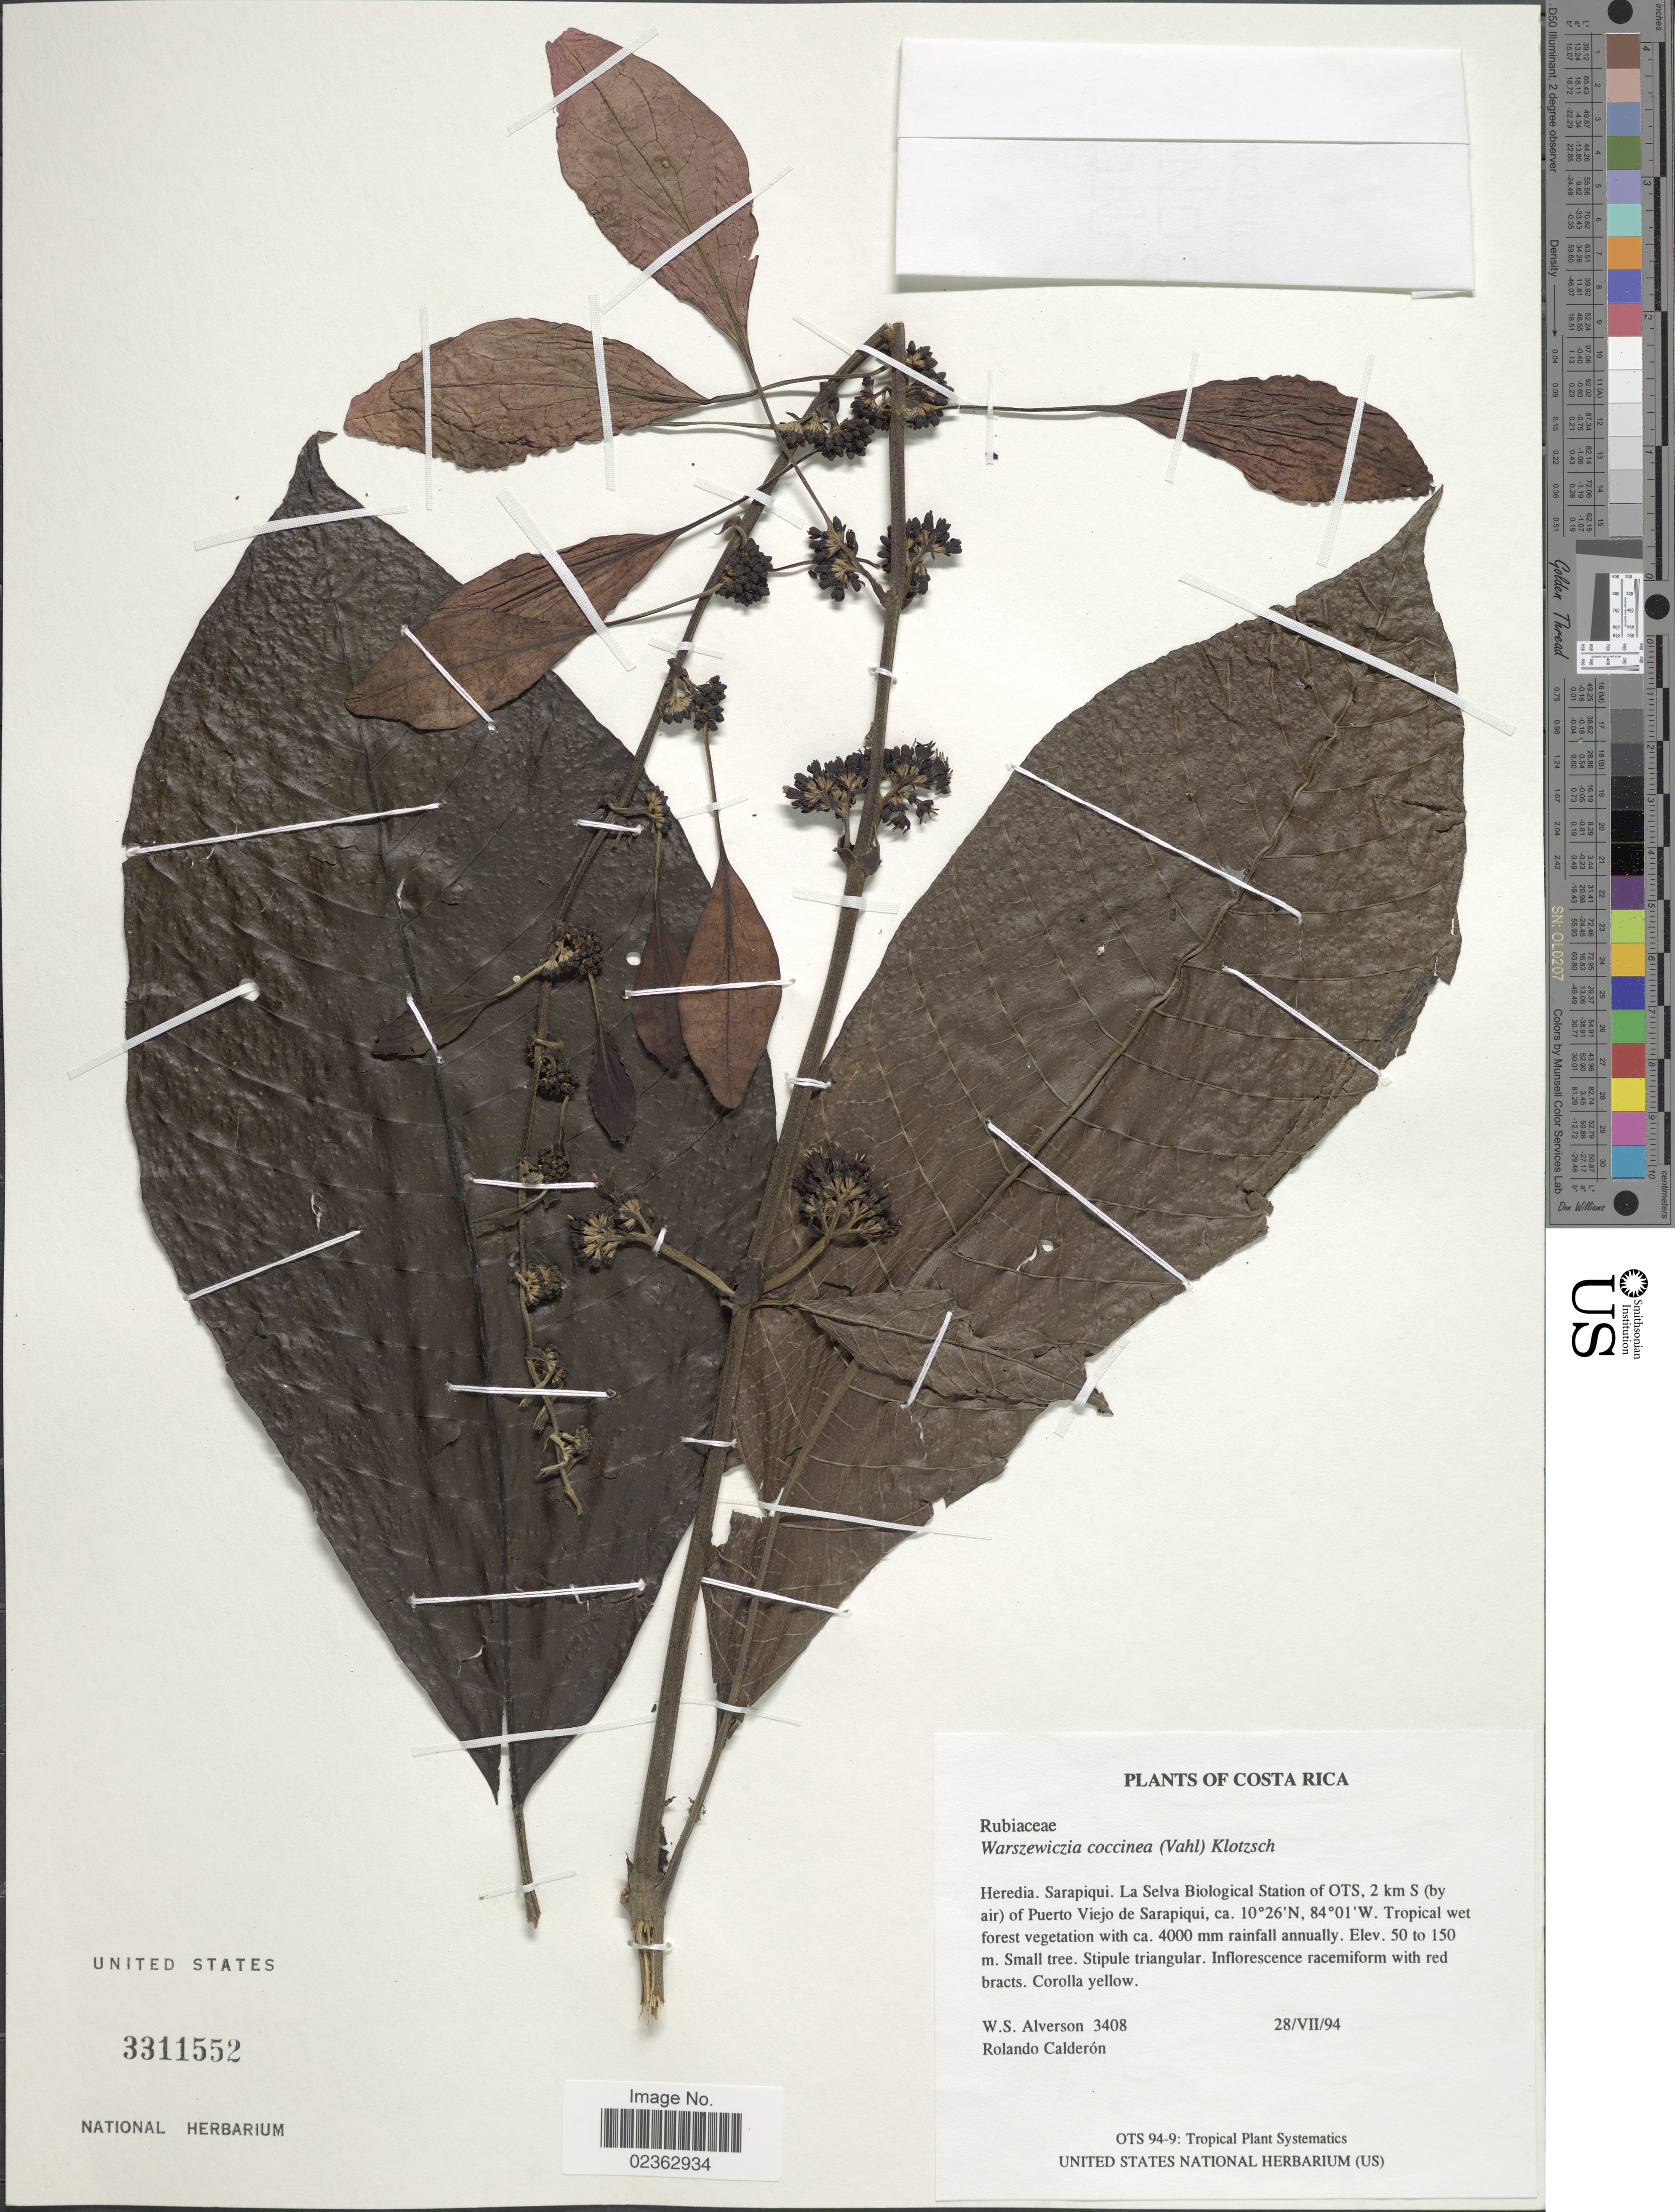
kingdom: Plantae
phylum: Tracheophyta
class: Magnoliopsida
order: Gentianales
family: Rubiaceae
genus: Warszewiczia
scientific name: Warszewiczia coccinea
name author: (Vahl) Klotzsch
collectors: W. S. Alverson & R. Calderon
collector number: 3408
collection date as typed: Transcribed d/m/y: 28/7/94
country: Costa Rica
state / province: Heredia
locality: Sarapiqui, La Selva Biological Station of OTS, 2 km S (by air) of Puerto Viejo de Sarapique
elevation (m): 50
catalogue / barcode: US 3311552